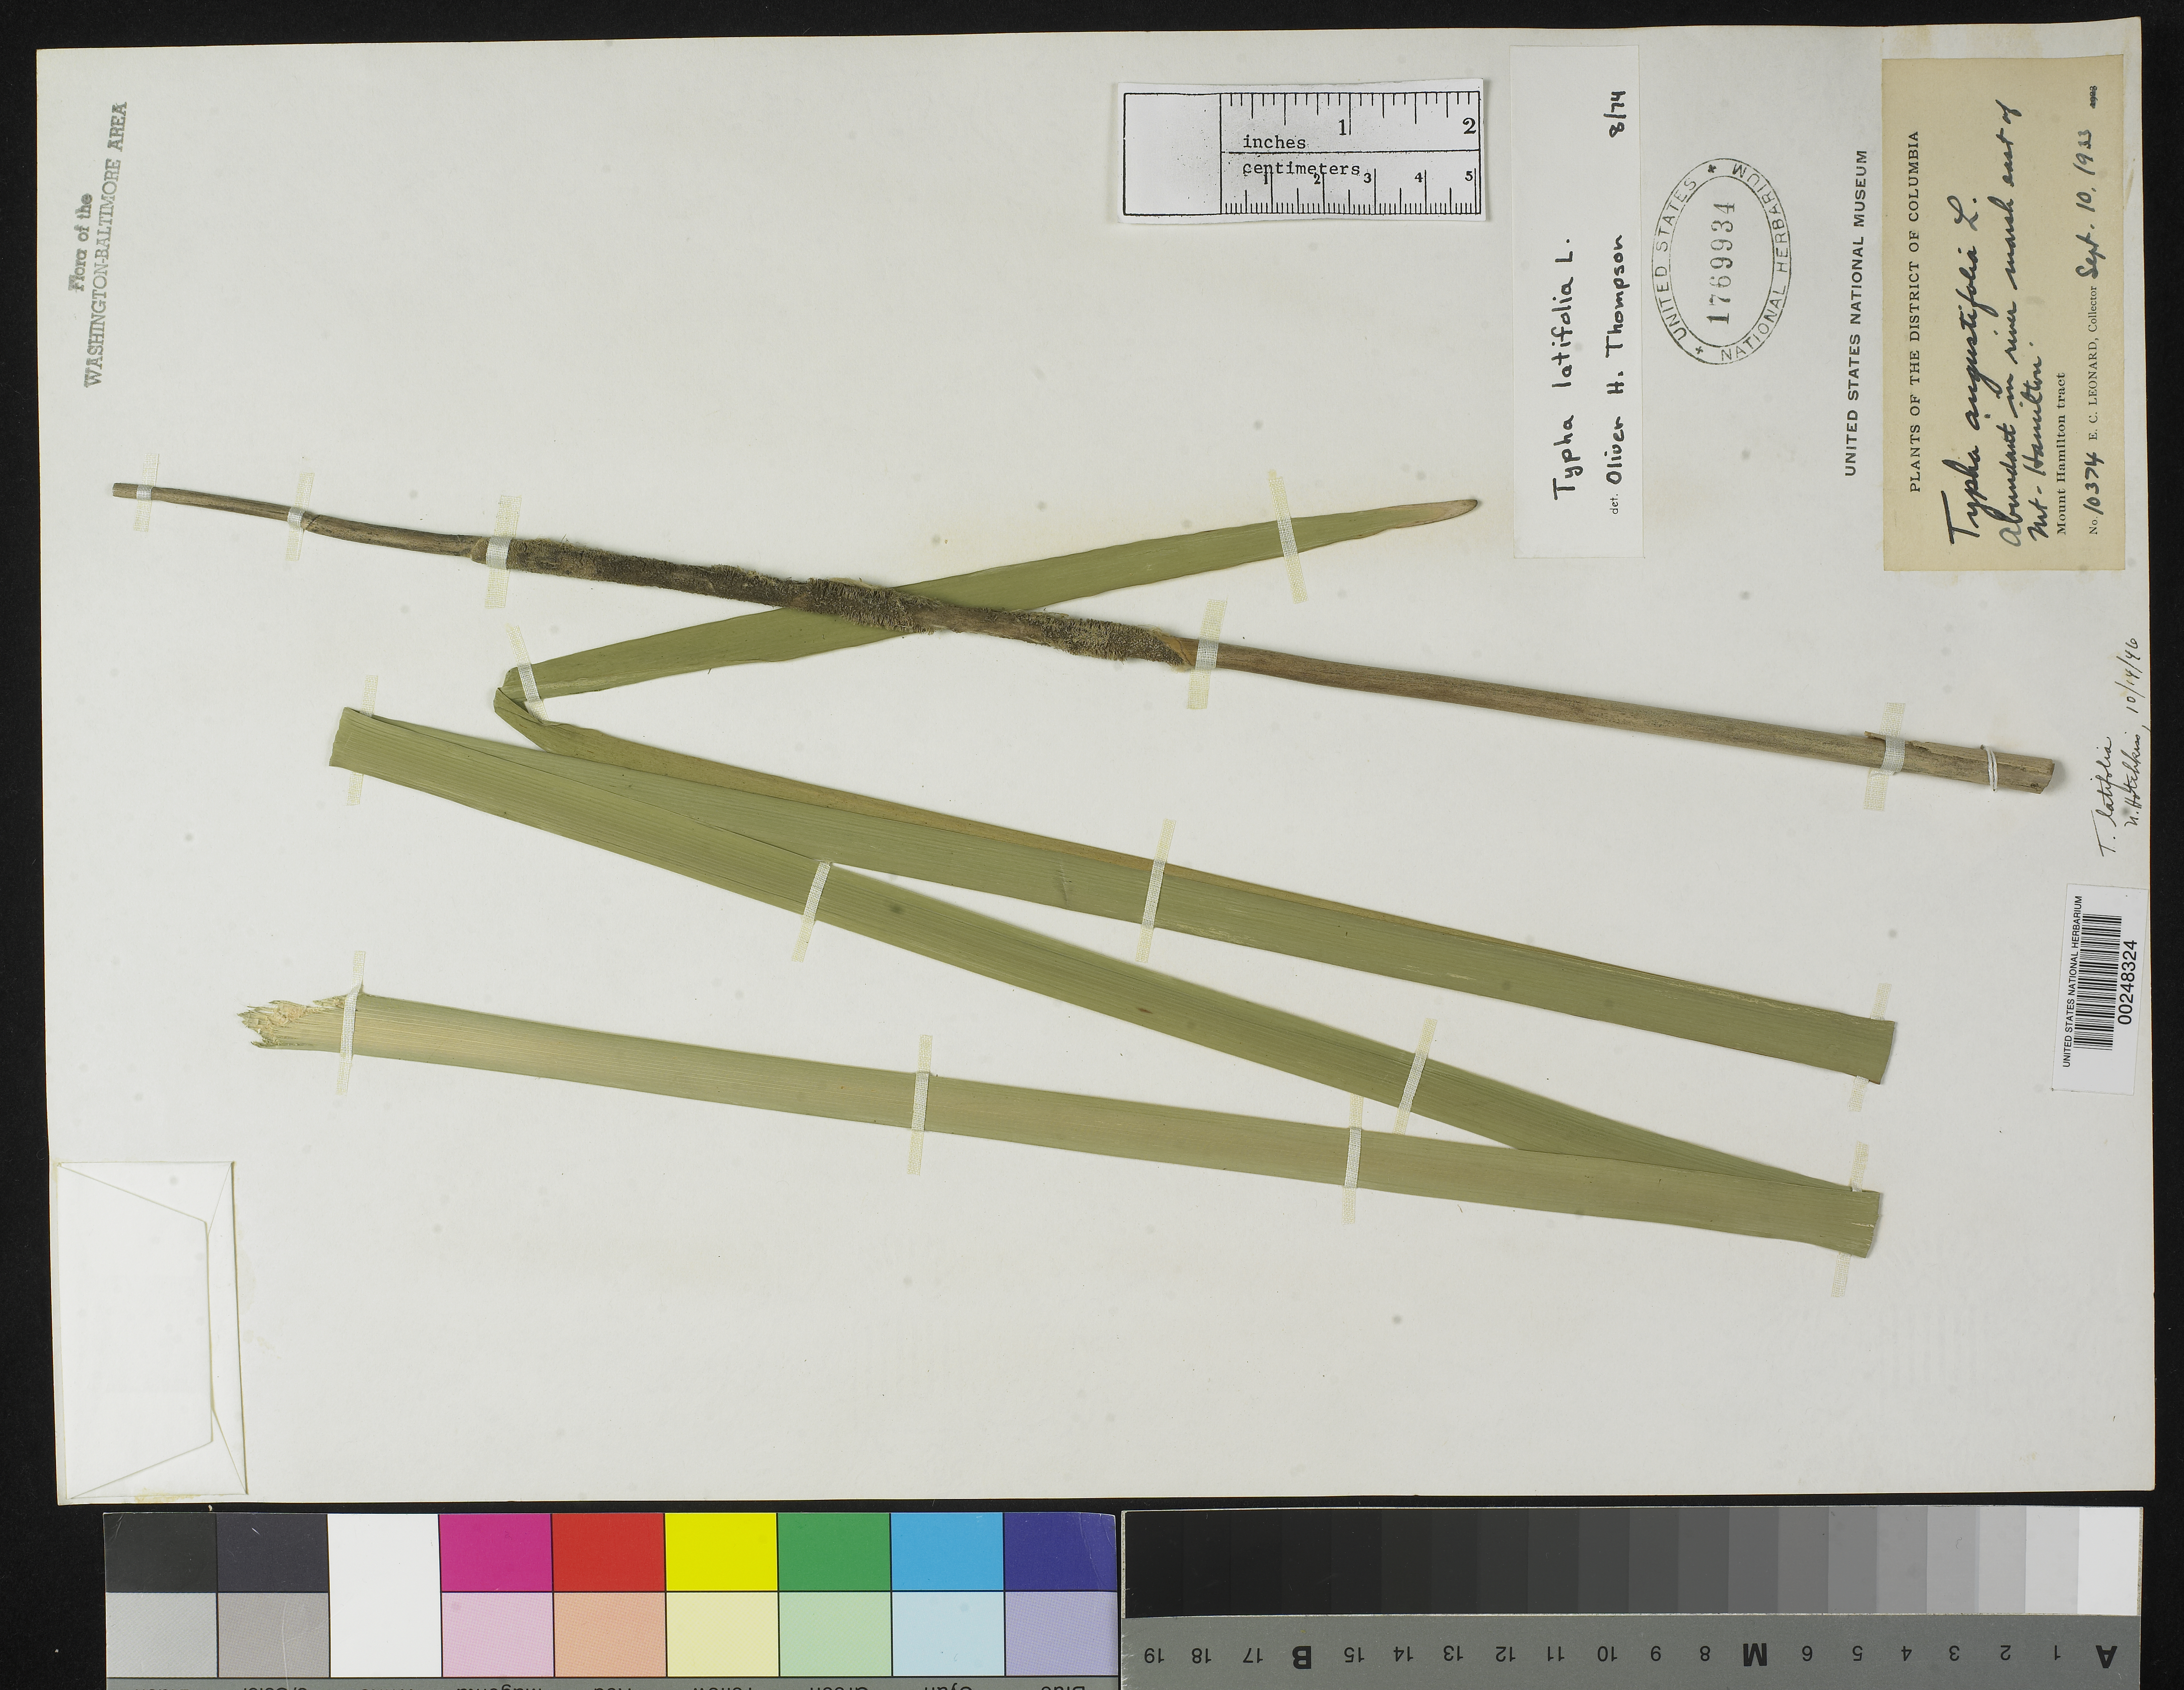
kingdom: Plantae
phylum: Tracheophyta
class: Liliopsida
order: Poales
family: Typhaceae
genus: Typha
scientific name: Typha latifolia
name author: L.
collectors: E. C. Leonard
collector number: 10374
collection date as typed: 10 Sep 1933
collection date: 1933-09-10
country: United States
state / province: District of Columbia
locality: East of Mount Hamilton River Marsh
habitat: Inriver marsh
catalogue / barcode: US 1769934